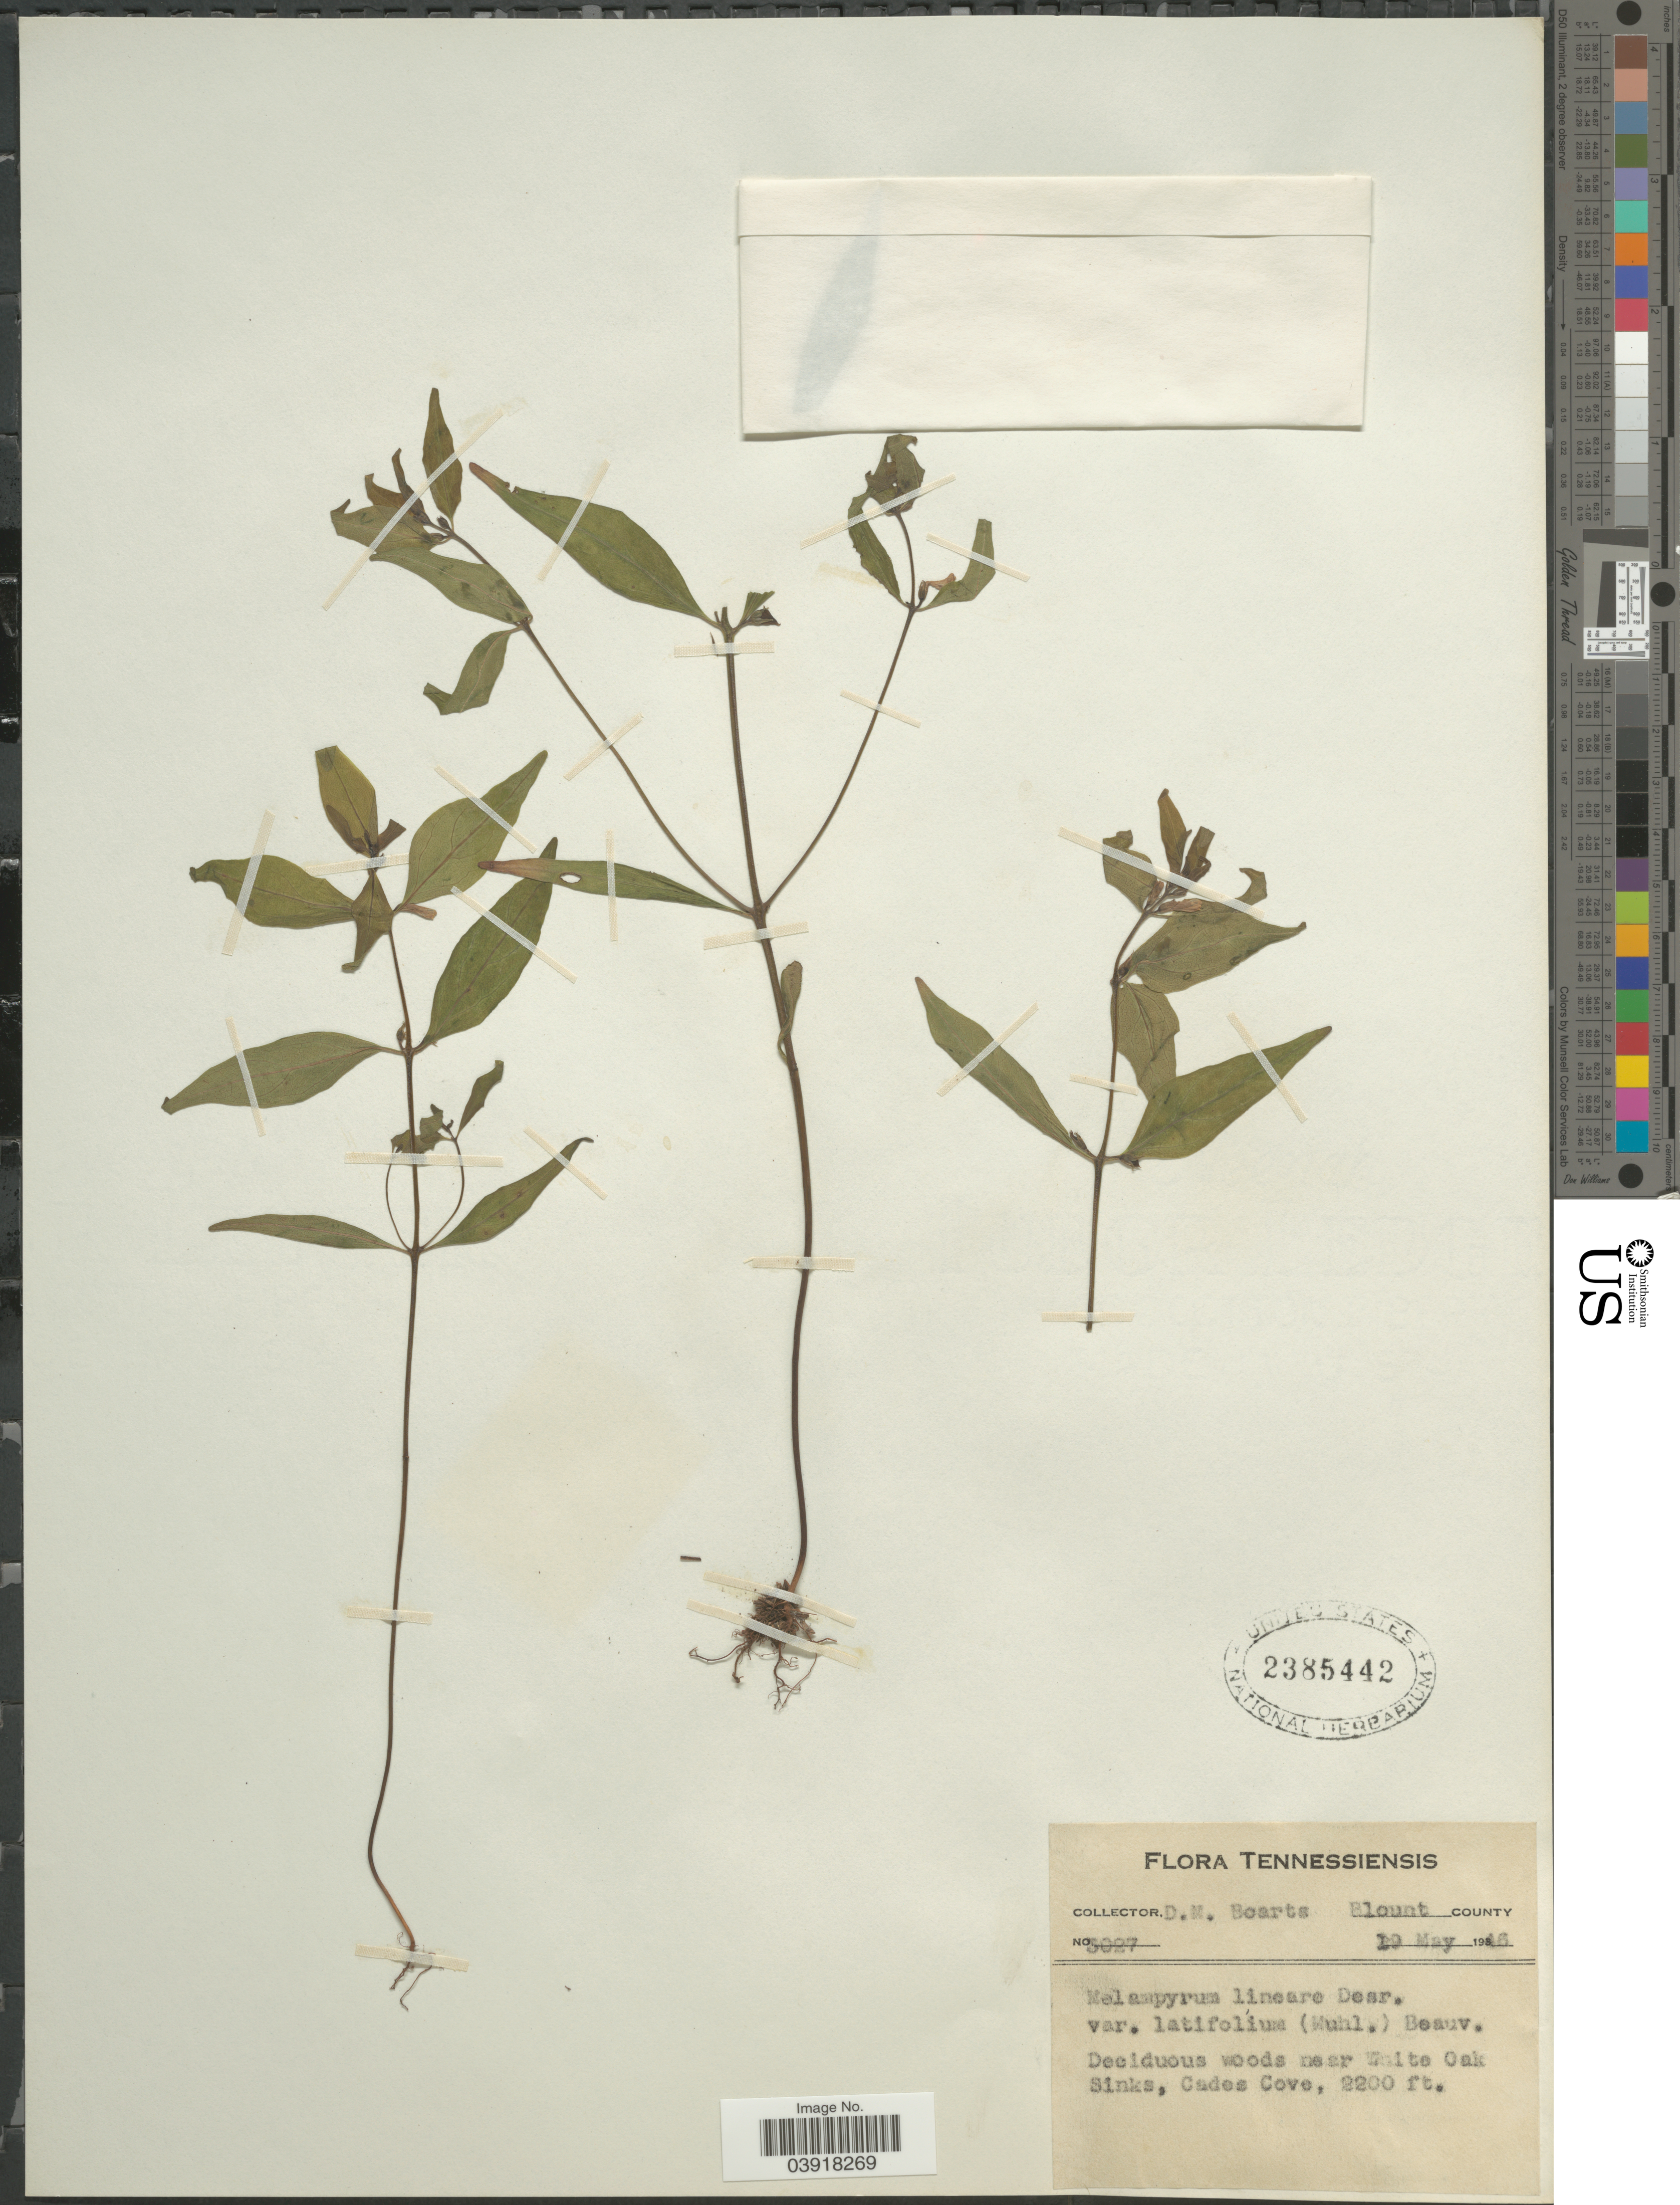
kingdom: Plantae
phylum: Tracheophyta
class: Magnoliopsida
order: Lamiales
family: Orobanchaceae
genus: Melampyrum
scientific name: Melampyrum lineare var. latifolium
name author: (Muhl.) P. Beauv.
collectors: D. Boarts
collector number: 3027*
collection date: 1916-05-19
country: United States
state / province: Tennessee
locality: Blount County. Near White Oak Sinks, Cades Cove.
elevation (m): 671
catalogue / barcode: US 2385442